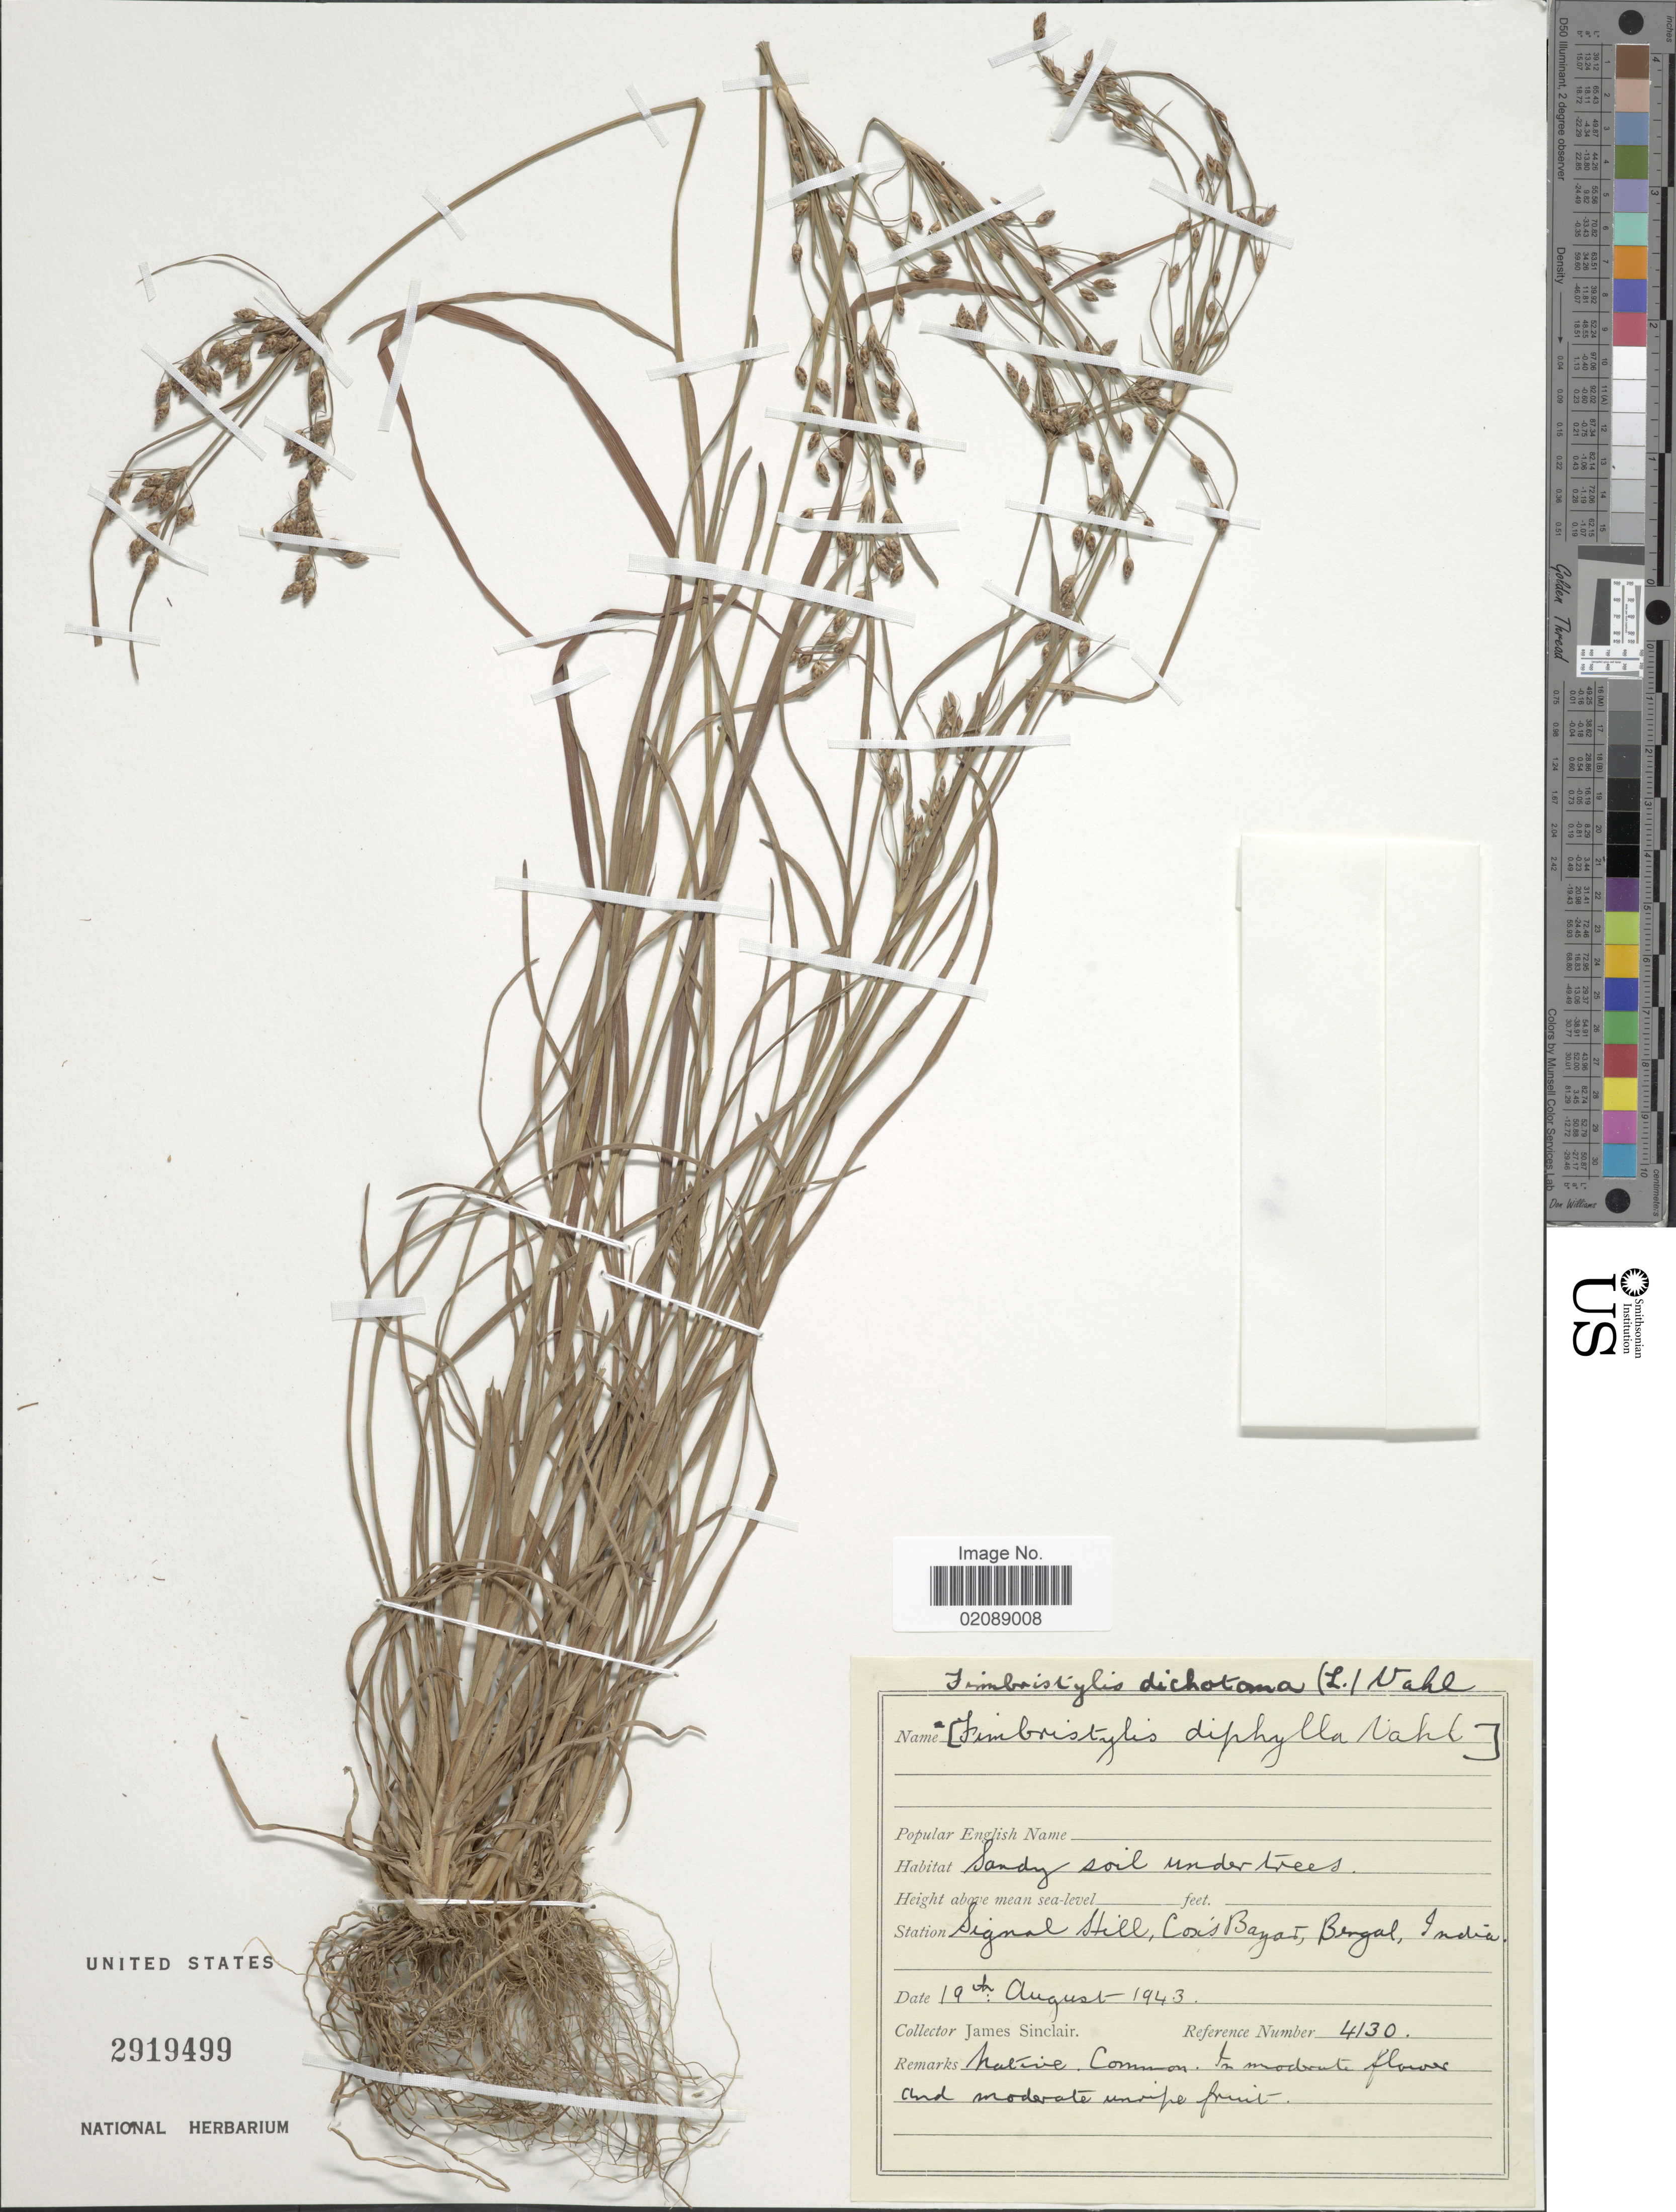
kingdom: Plantae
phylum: Tracheophyta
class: Liliopsida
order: Poales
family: Cyperaceae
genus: Fimbristylis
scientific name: Fimbristylis dichotoma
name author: (L.) Vahl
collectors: J. Sinclair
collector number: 4130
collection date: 1943-08-19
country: Bangladesh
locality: Signal Hill, Cox's Bayat, Bengal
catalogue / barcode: US 2919499